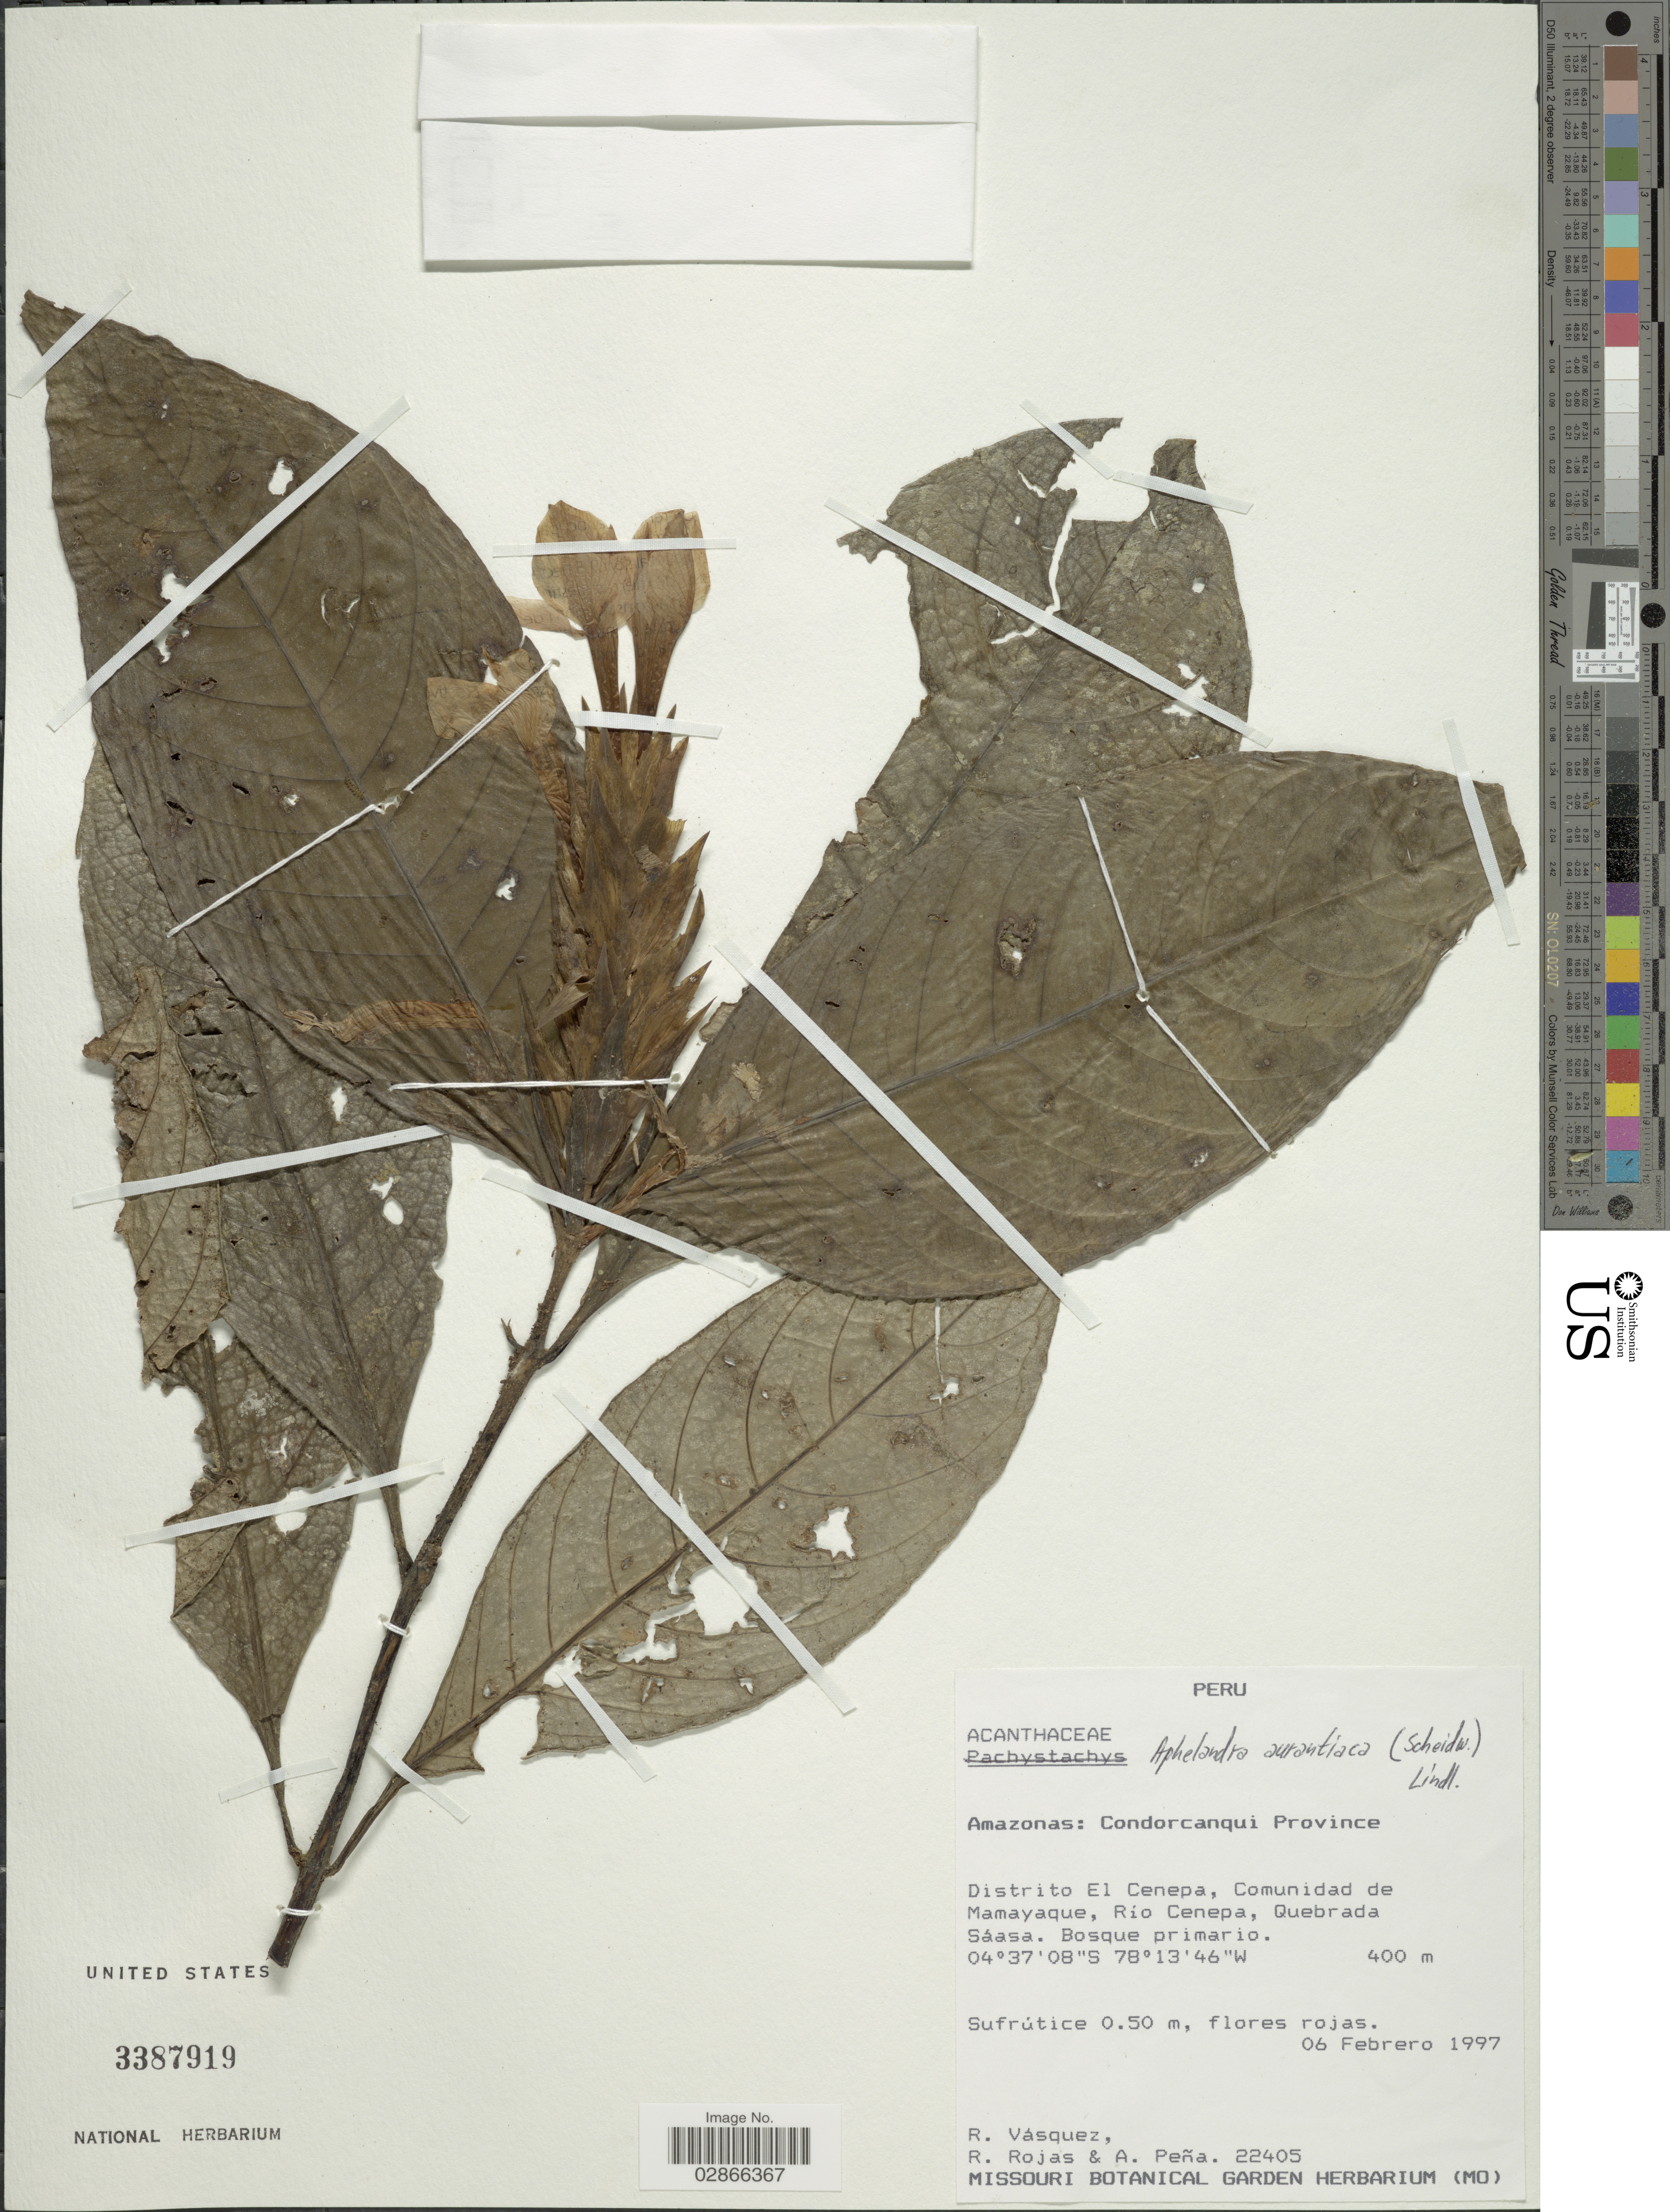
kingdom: Plantae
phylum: Tracheophyta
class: Magnoliopsida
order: Lamiales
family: Acanthaceae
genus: Aphelandra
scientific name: Aphelandra aurantiaca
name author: (Scheidw.) Lindl.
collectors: R. Vásquez, R. Rojas & A. Peña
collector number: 22405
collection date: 1997-02-06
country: Peru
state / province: Amazonas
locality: Condorcanqui Province. Distrito El Cenepa, Comunidad de Mamayaque, Río Cenepa, Quebrada Sáasa.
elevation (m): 400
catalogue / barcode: US 3387919